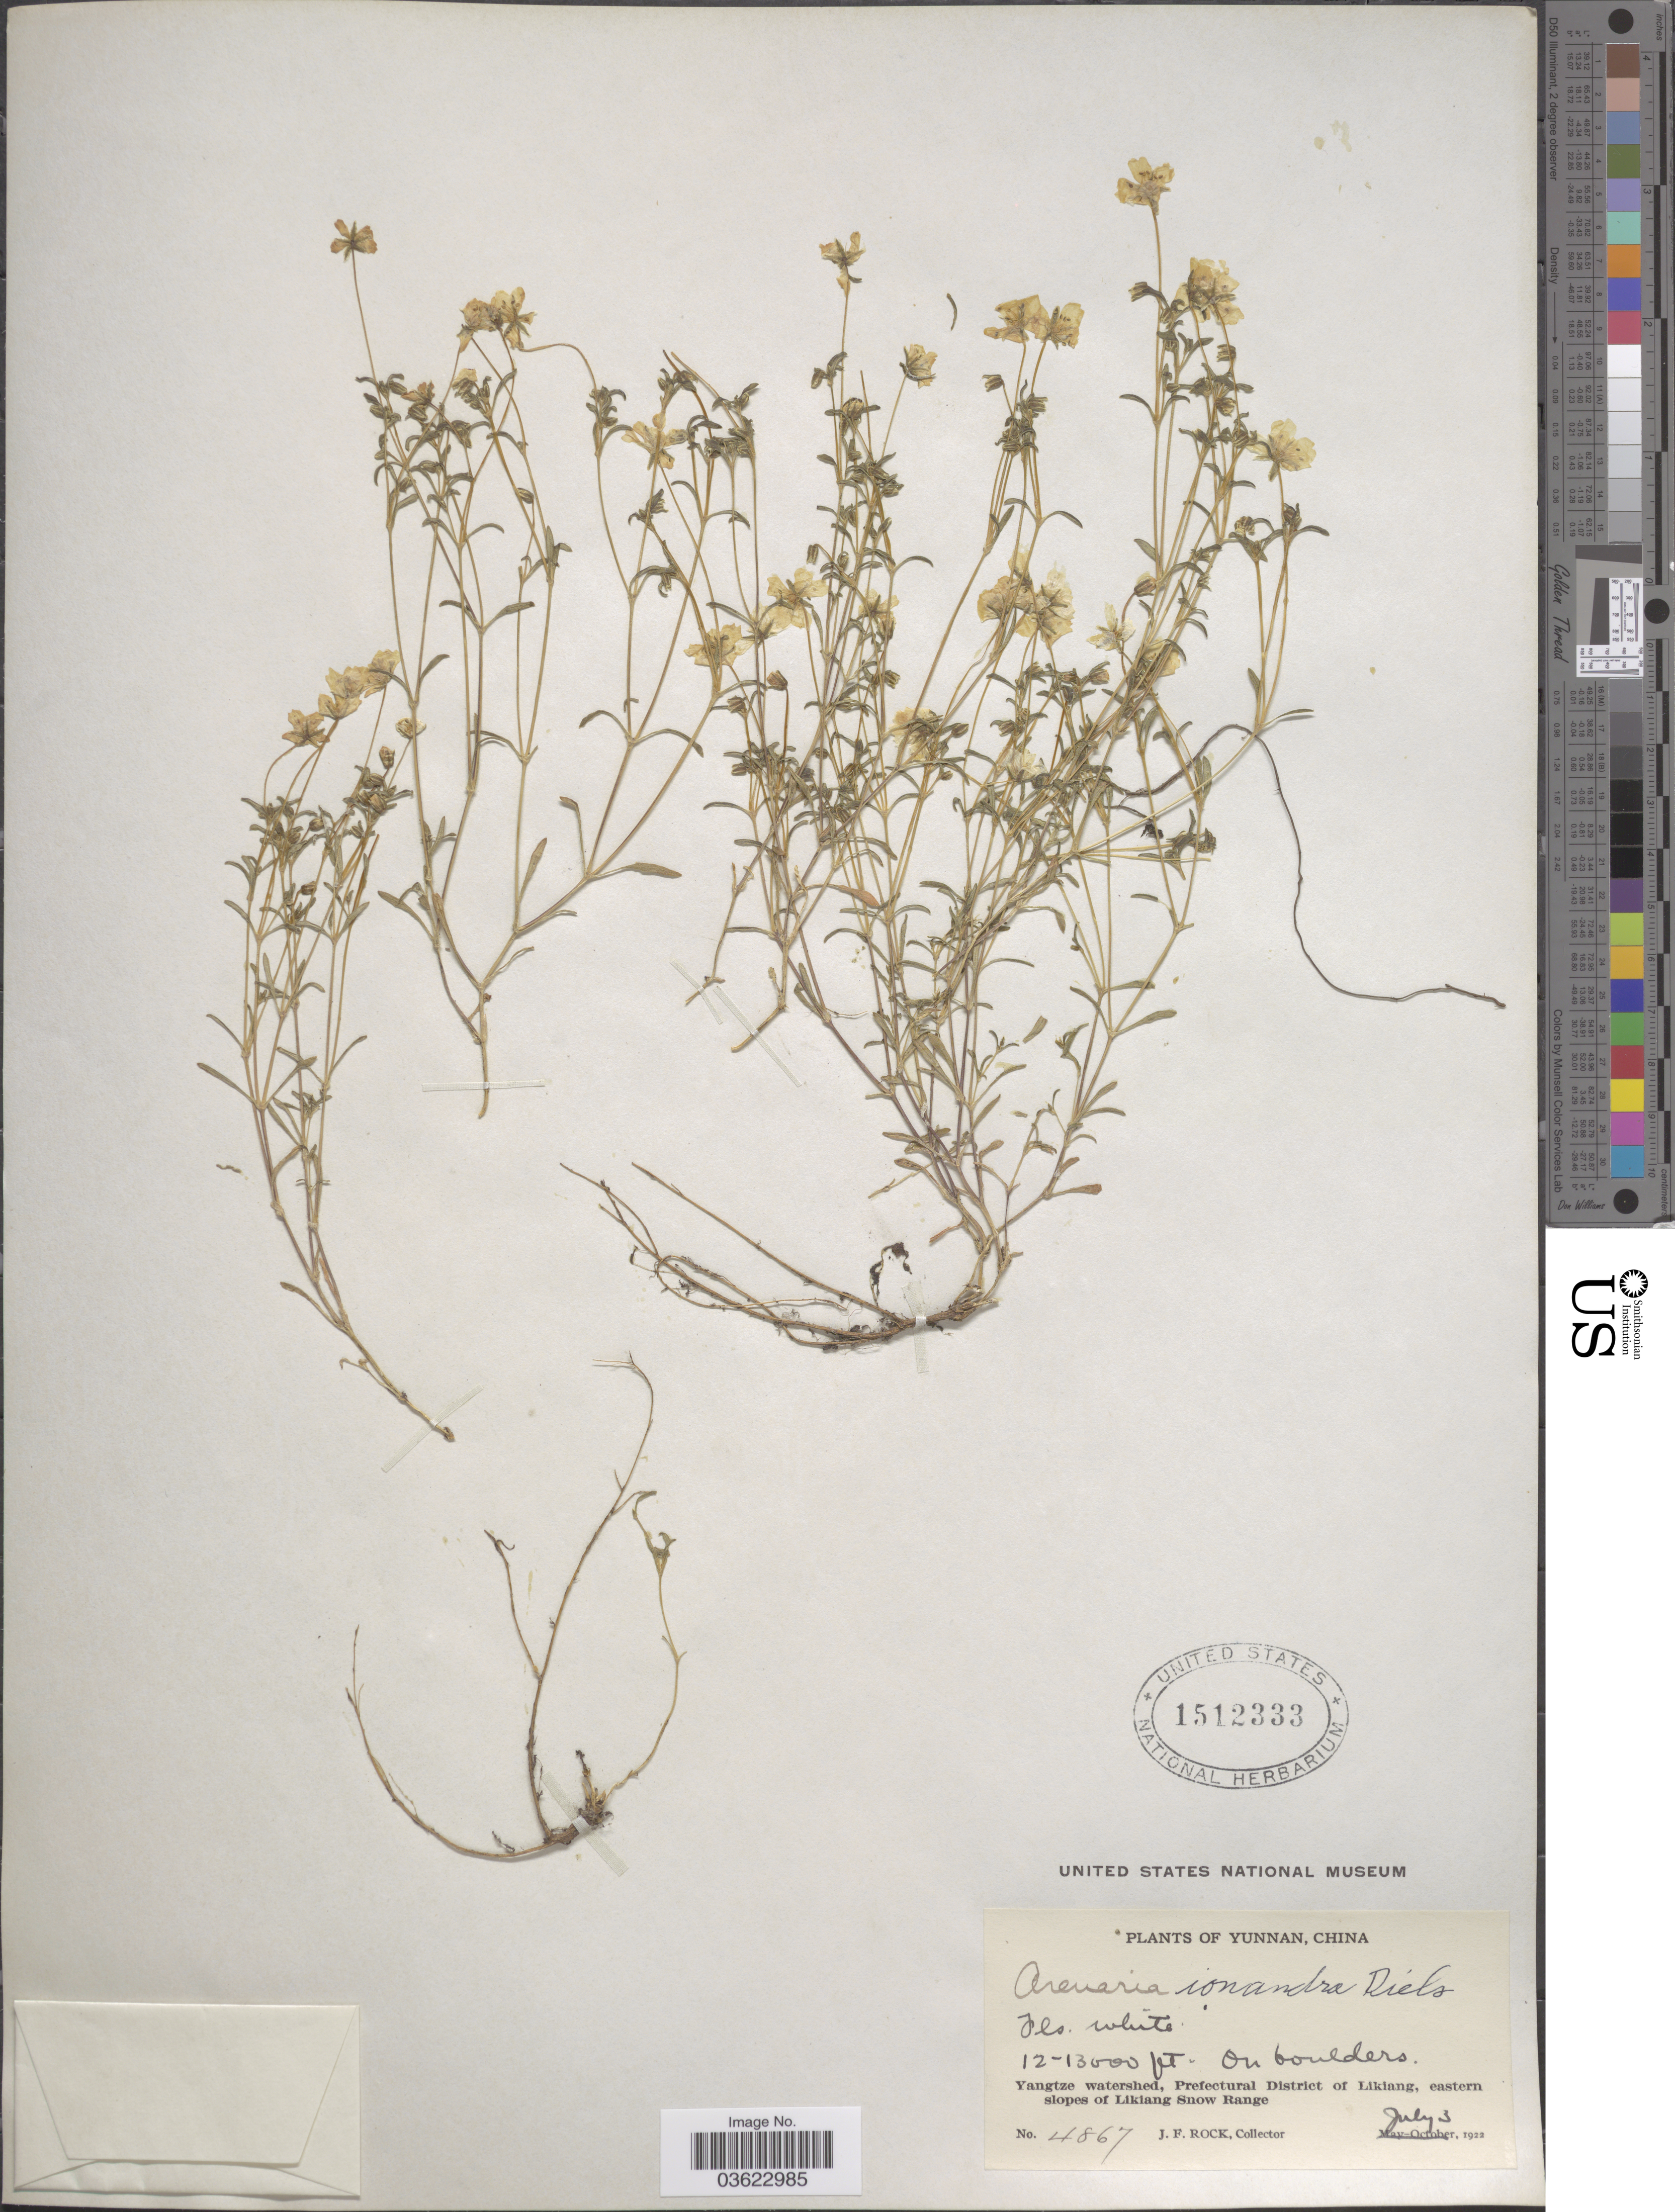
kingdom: Plantae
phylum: Tracheophyta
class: Magnoliopsida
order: Caryophyllales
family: Caryophyllaceae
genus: Arenaria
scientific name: Arenaria ionandra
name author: Diels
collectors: J. Rock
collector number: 4867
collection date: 1922-07-03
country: China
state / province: Yunnan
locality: Yangtze watershed, Prefectural District of Likiang, eastern slopes of Likiang Snow Range.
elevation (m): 3658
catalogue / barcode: US 1512333